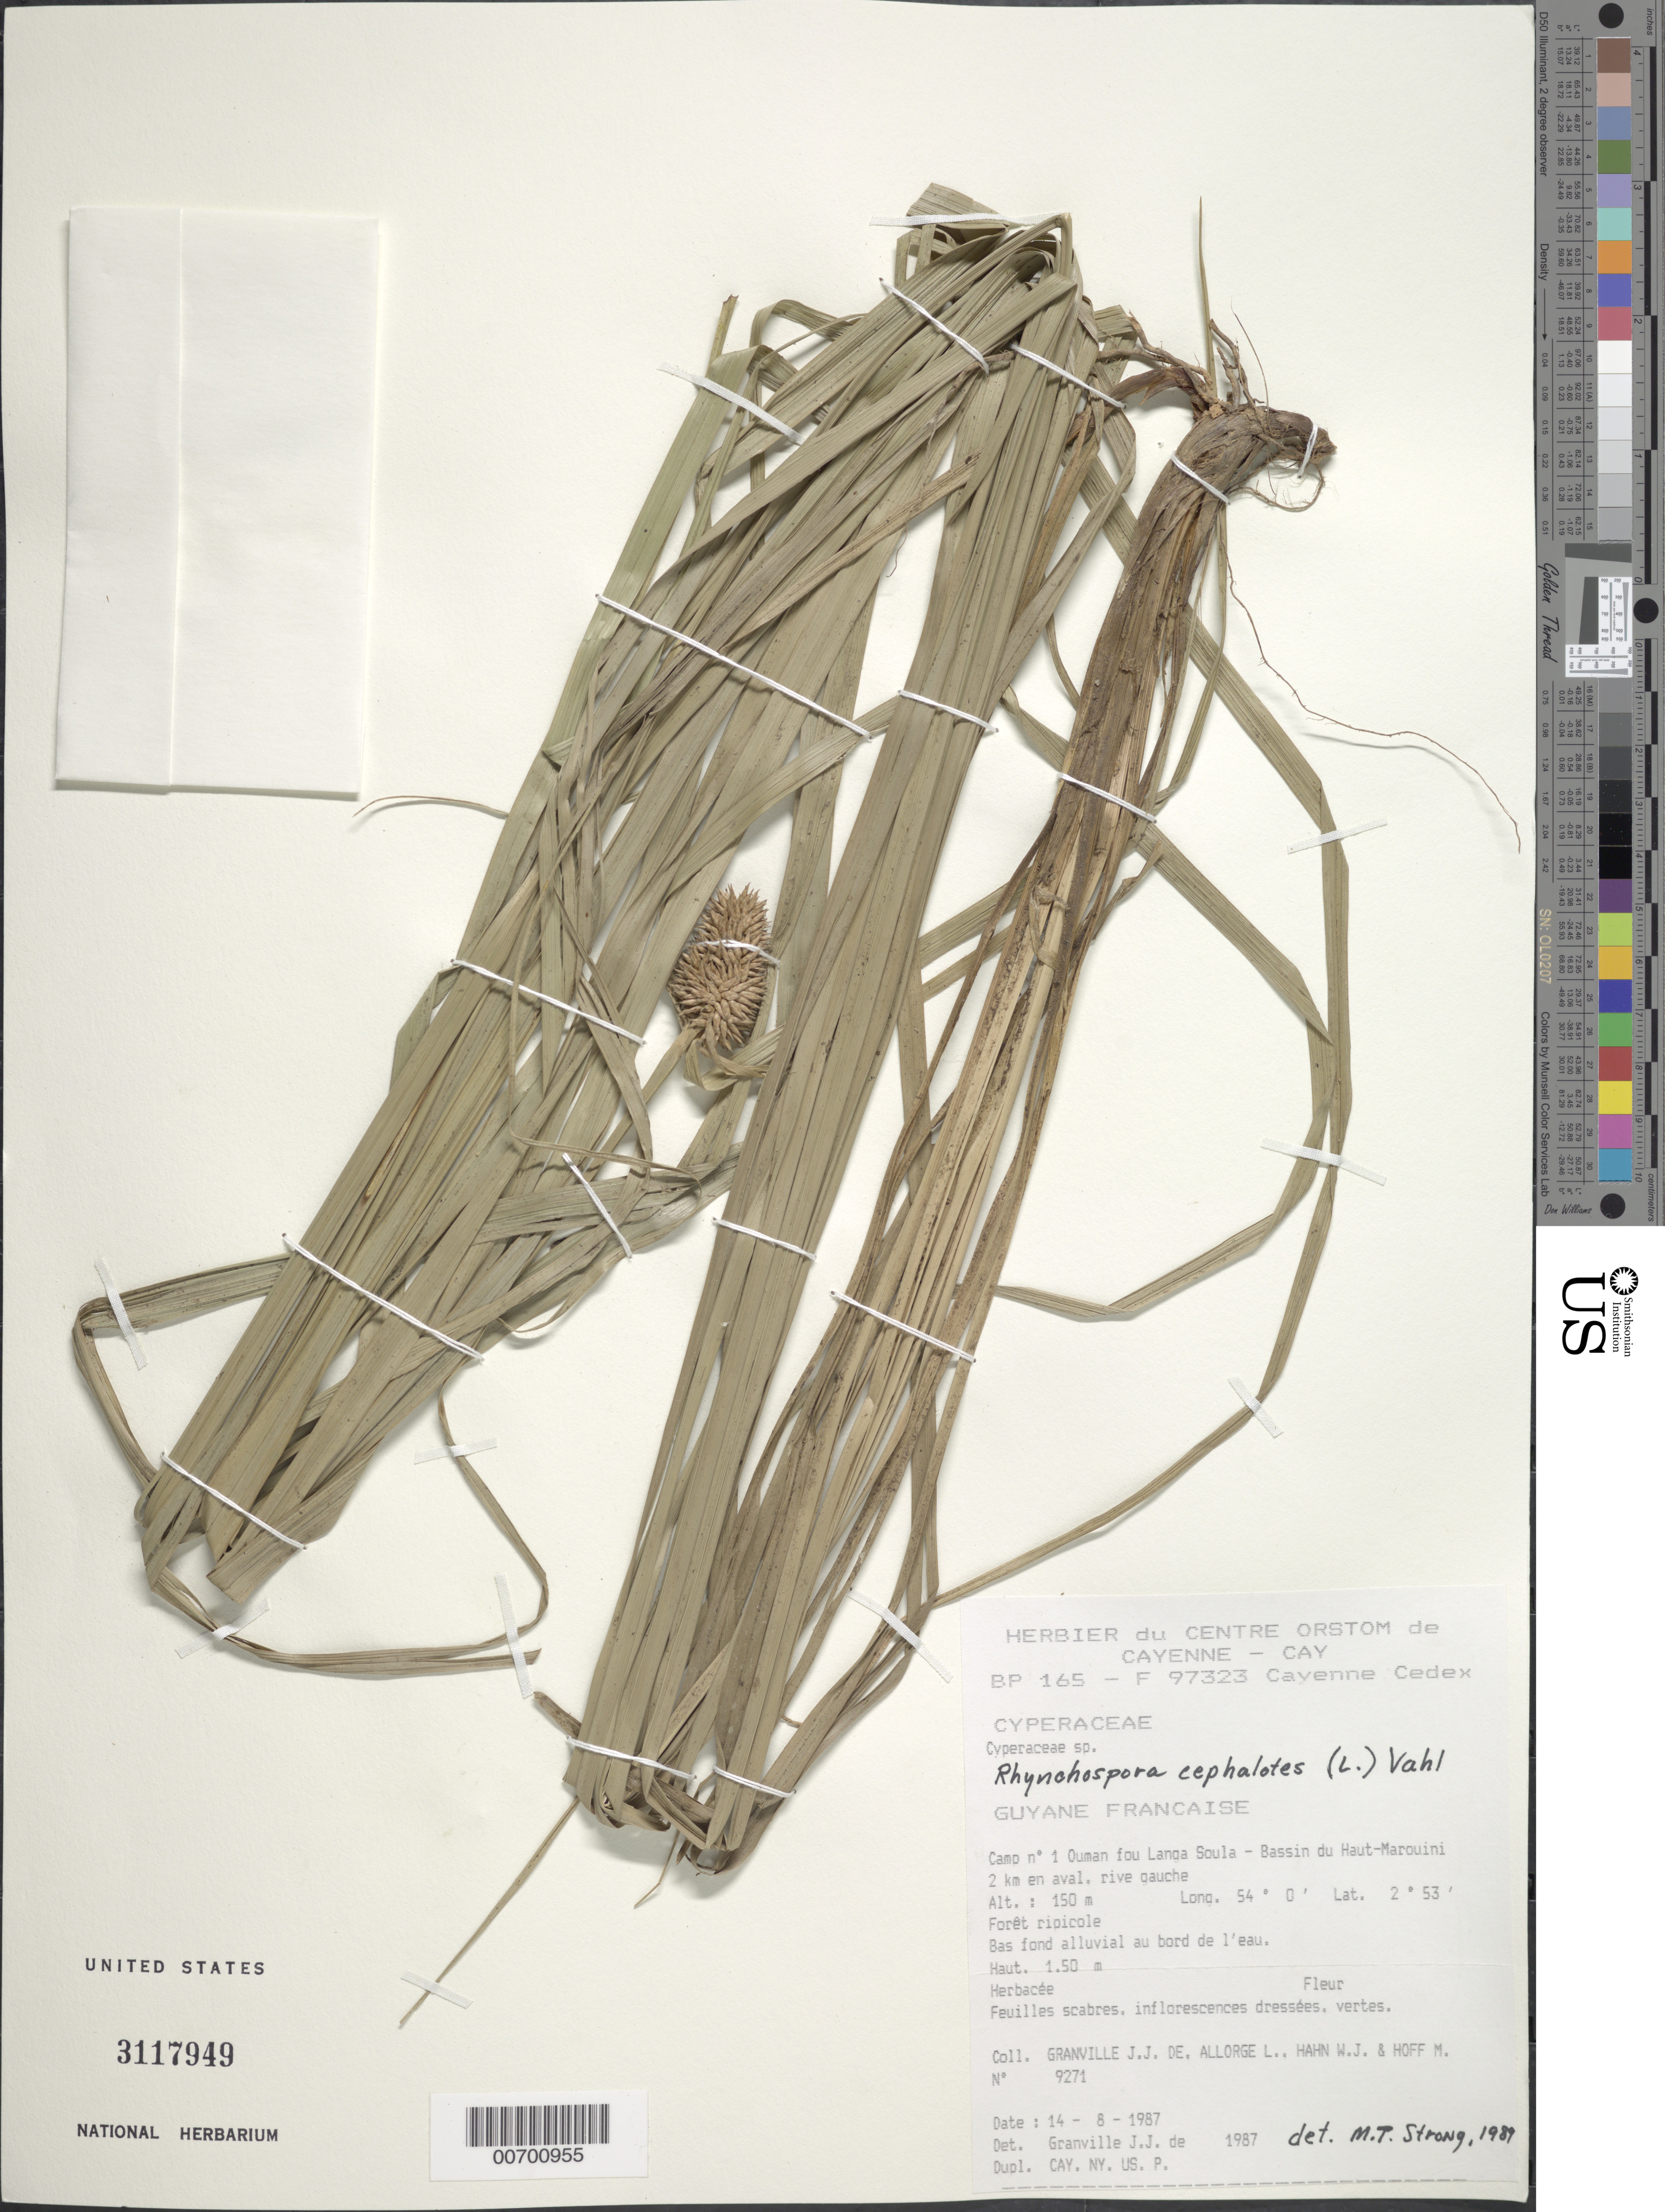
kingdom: Plantae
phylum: Tracheophyta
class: Liliopsida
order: Poales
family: Cyperaceae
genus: Rhynchospora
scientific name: Rhynchospora cephalotes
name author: (L.) Vahl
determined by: Strong, M. T., (US), Smithsonian Institution - National Museum of Natural History (UNITED STATES)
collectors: J.-J. de Granville, L. Allorge, W. J. Hahn & M. Hoff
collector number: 9271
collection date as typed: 14-Aug-87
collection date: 1987-08-14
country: French Guiana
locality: Camp #1, Ouman fou Langa Soula, Bassin du Haut-Marouini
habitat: Forêt ripicole .Bas fond alluvial au bord del'eau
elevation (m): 150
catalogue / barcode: US 3117949